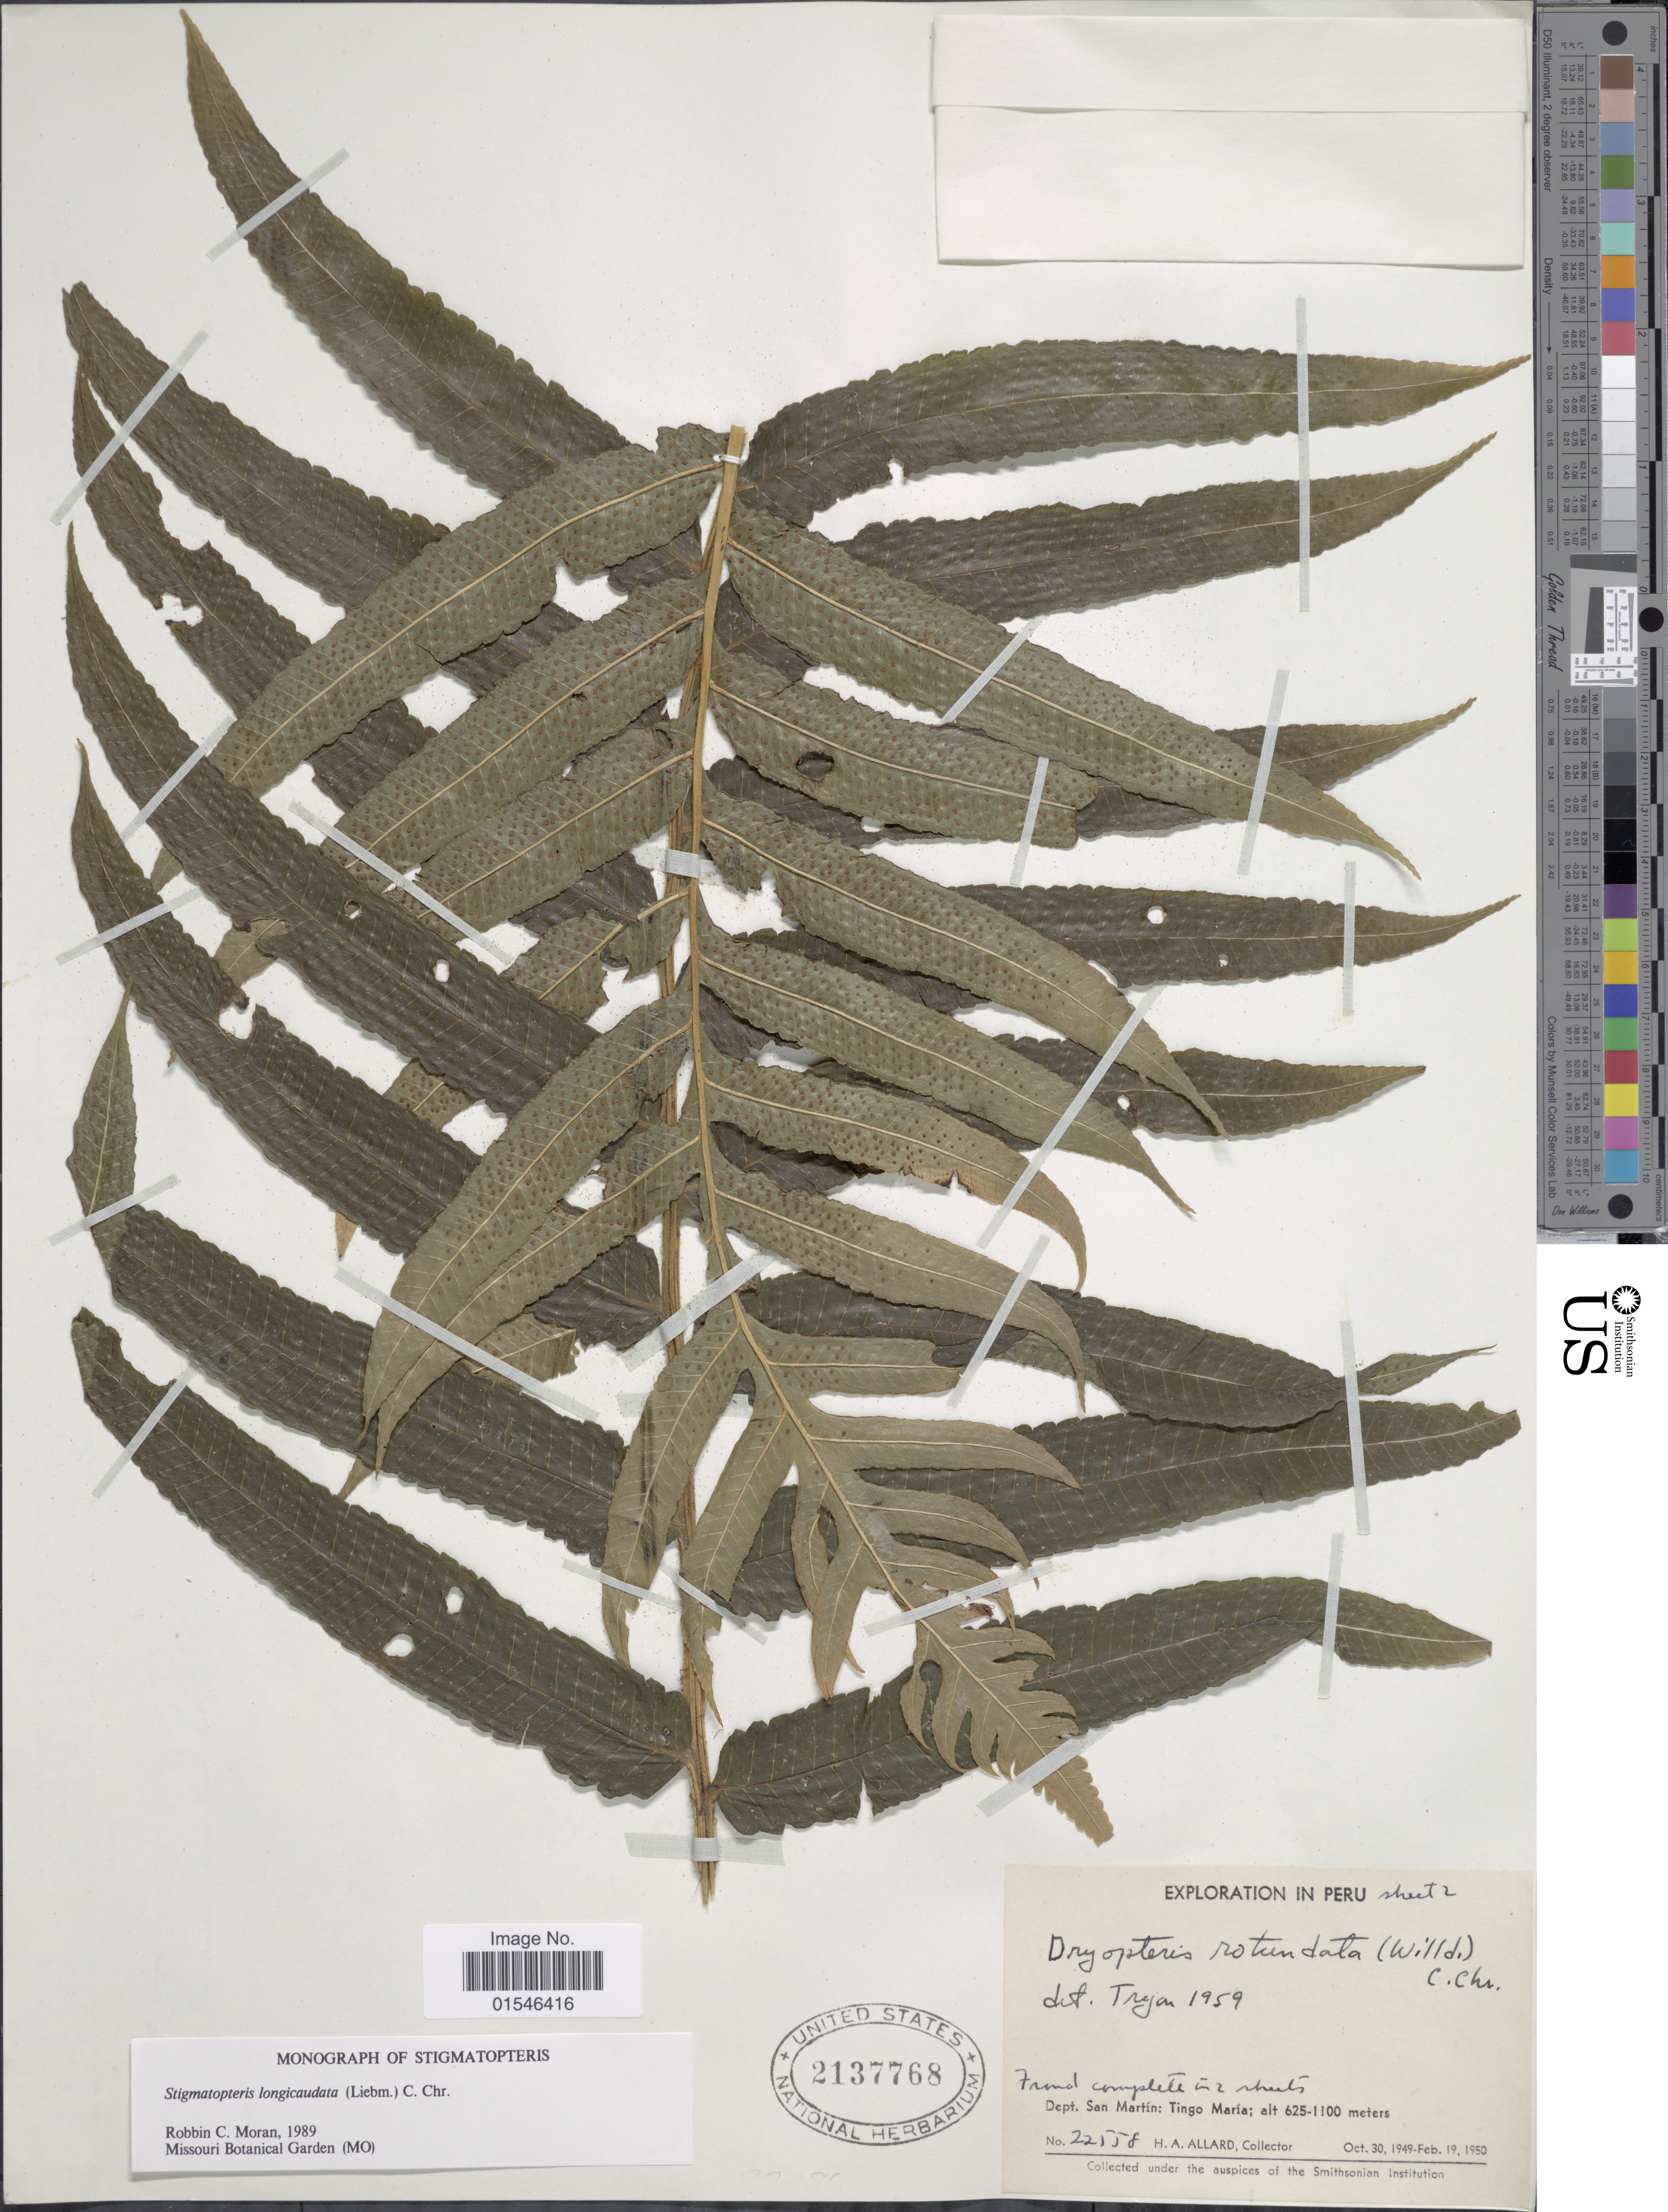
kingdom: Plantae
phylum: Tracheophyta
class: Polypodiopsida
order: Polypodiales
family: Dryopteridaceae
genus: Stigmatopteris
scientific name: Stigmatopteris longicaudata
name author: (Leibm.) C. Chr.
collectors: H. A. Allard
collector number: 22558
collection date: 1949-10-30/1950-02-19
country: Peru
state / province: San Martín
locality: Tingo María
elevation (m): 625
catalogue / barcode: US 2137768